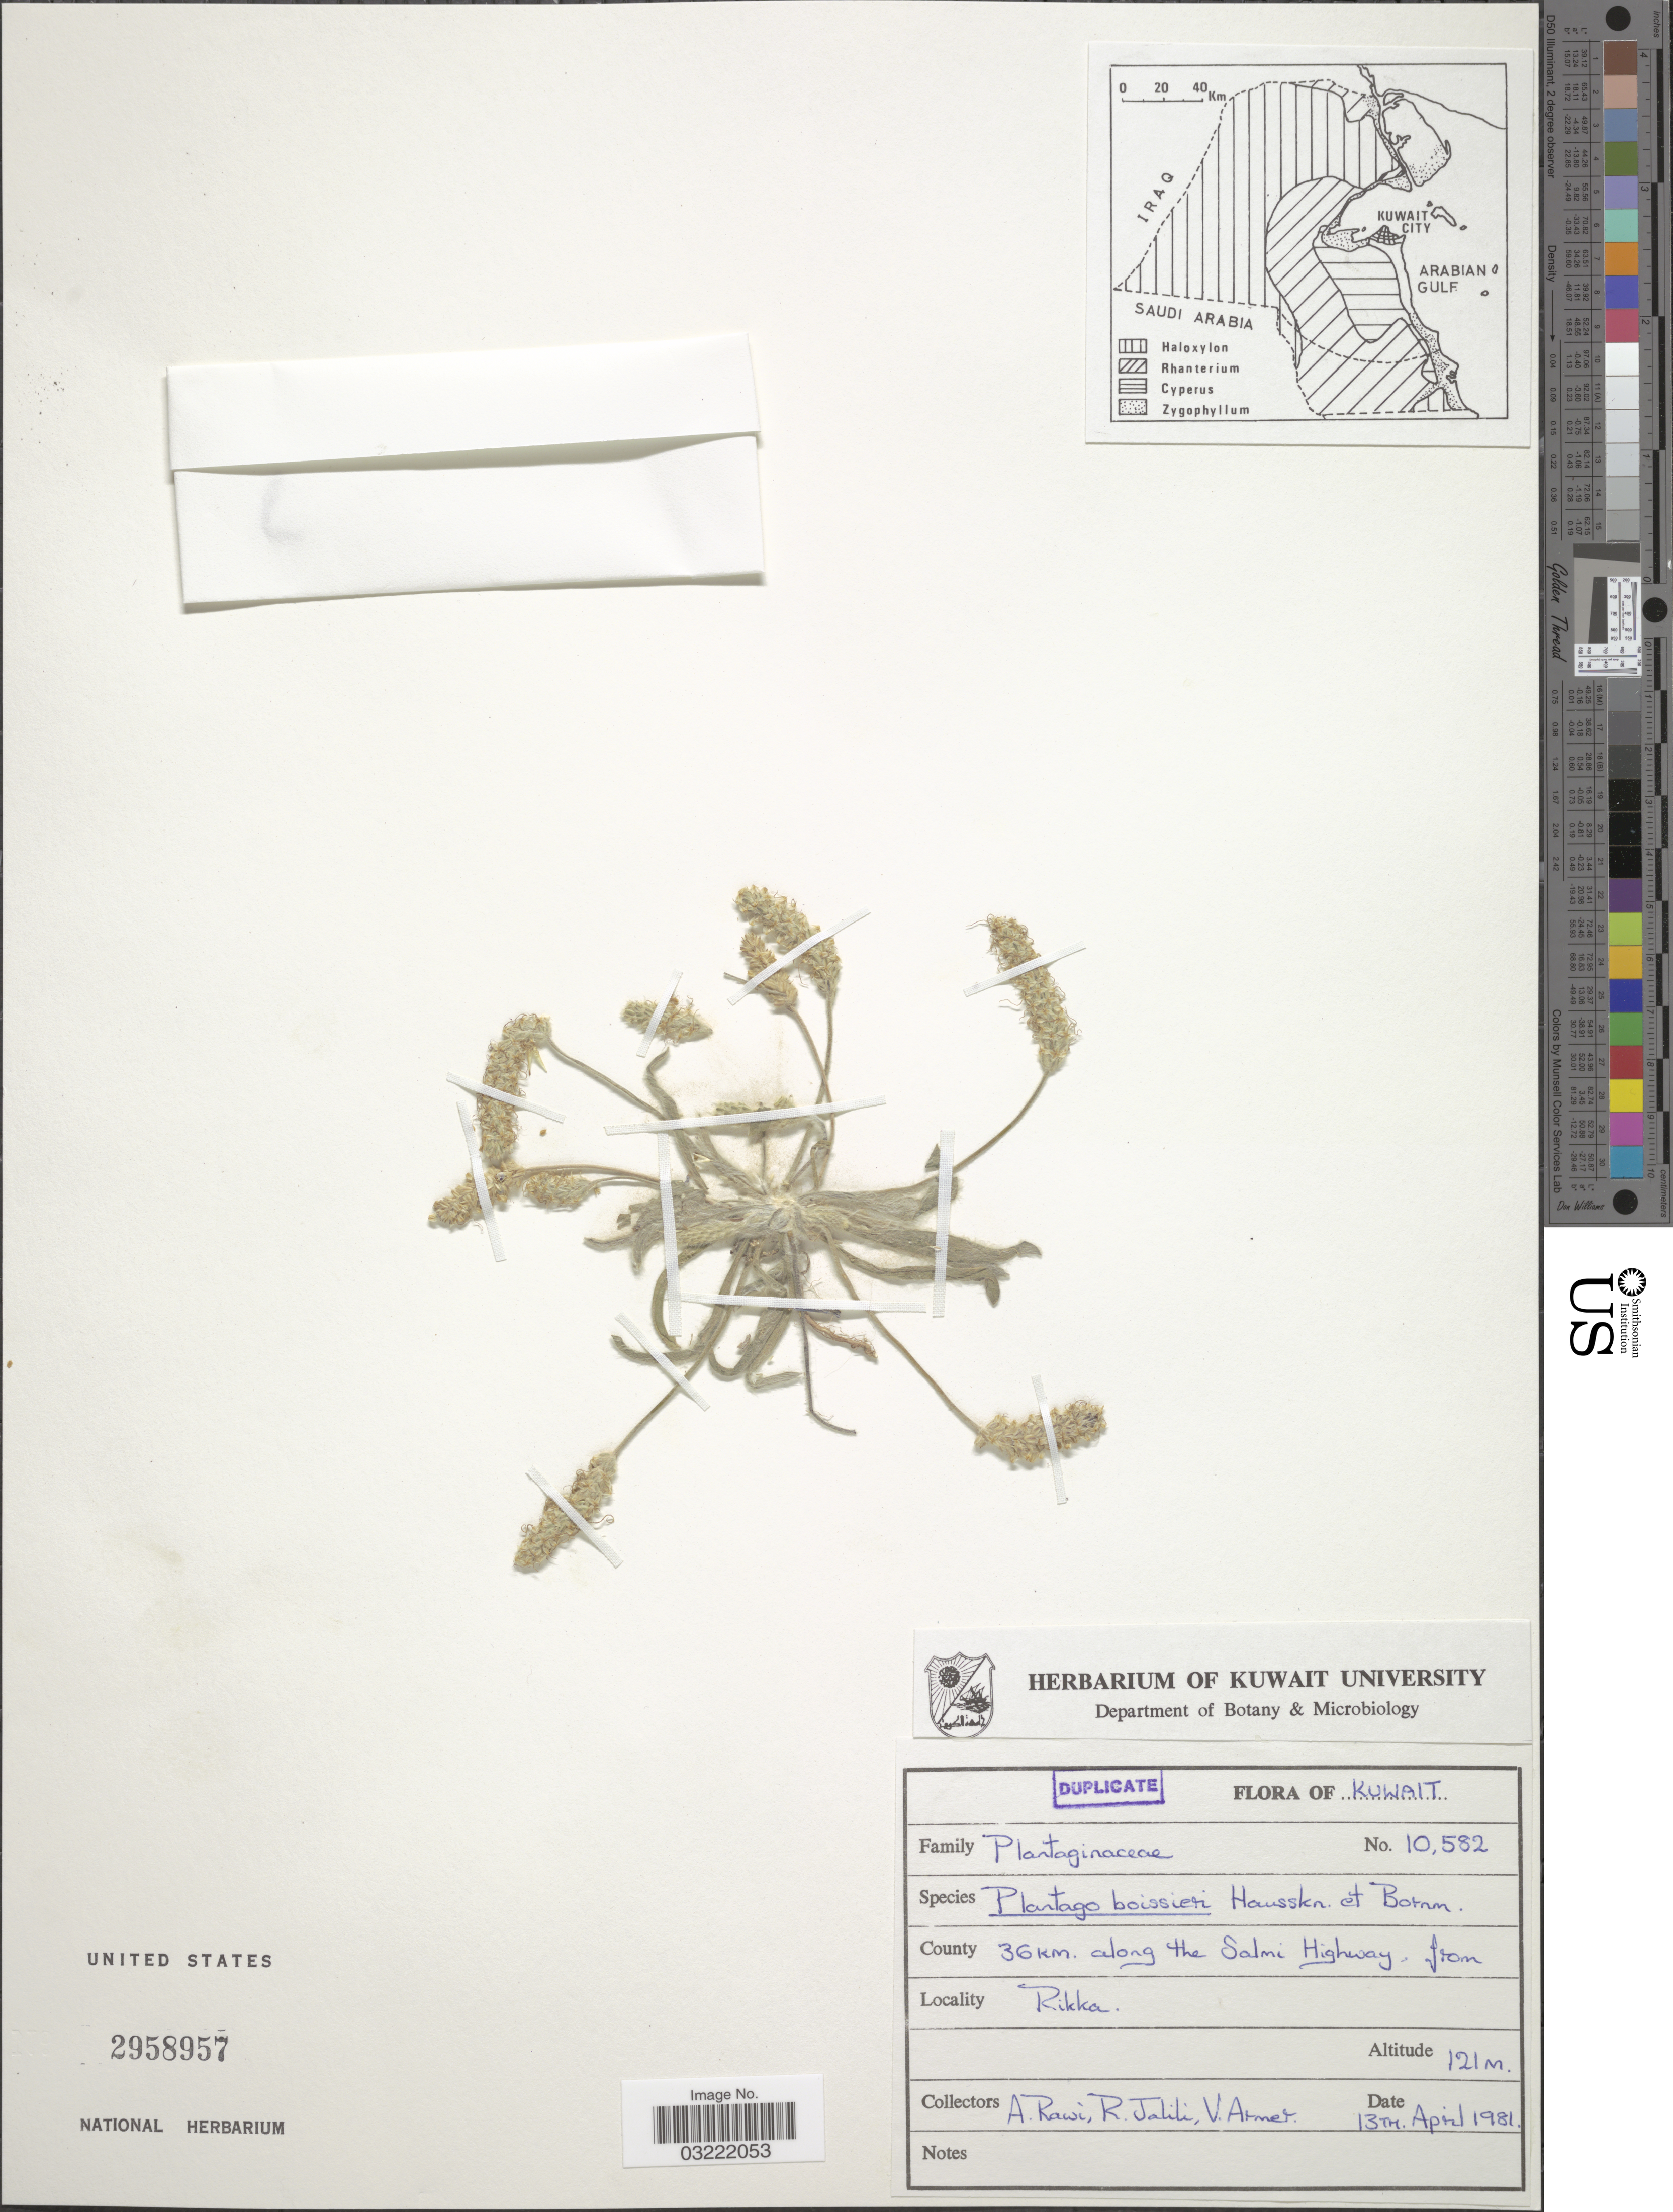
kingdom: Plantae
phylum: Tracheophyta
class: Magnoliopsida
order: Lamiales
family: Plantaginaceae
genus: Plantago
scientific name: Plantago boissieri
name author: Hausskn. & Bornm.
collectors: A. Rawi, R. Jalili & V. Armet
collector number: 10582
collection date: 1981-04-13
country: Kuwait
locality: County 36 km. along the Salmi Highway, from Rikka.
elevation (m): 121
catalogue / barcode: US 2958957